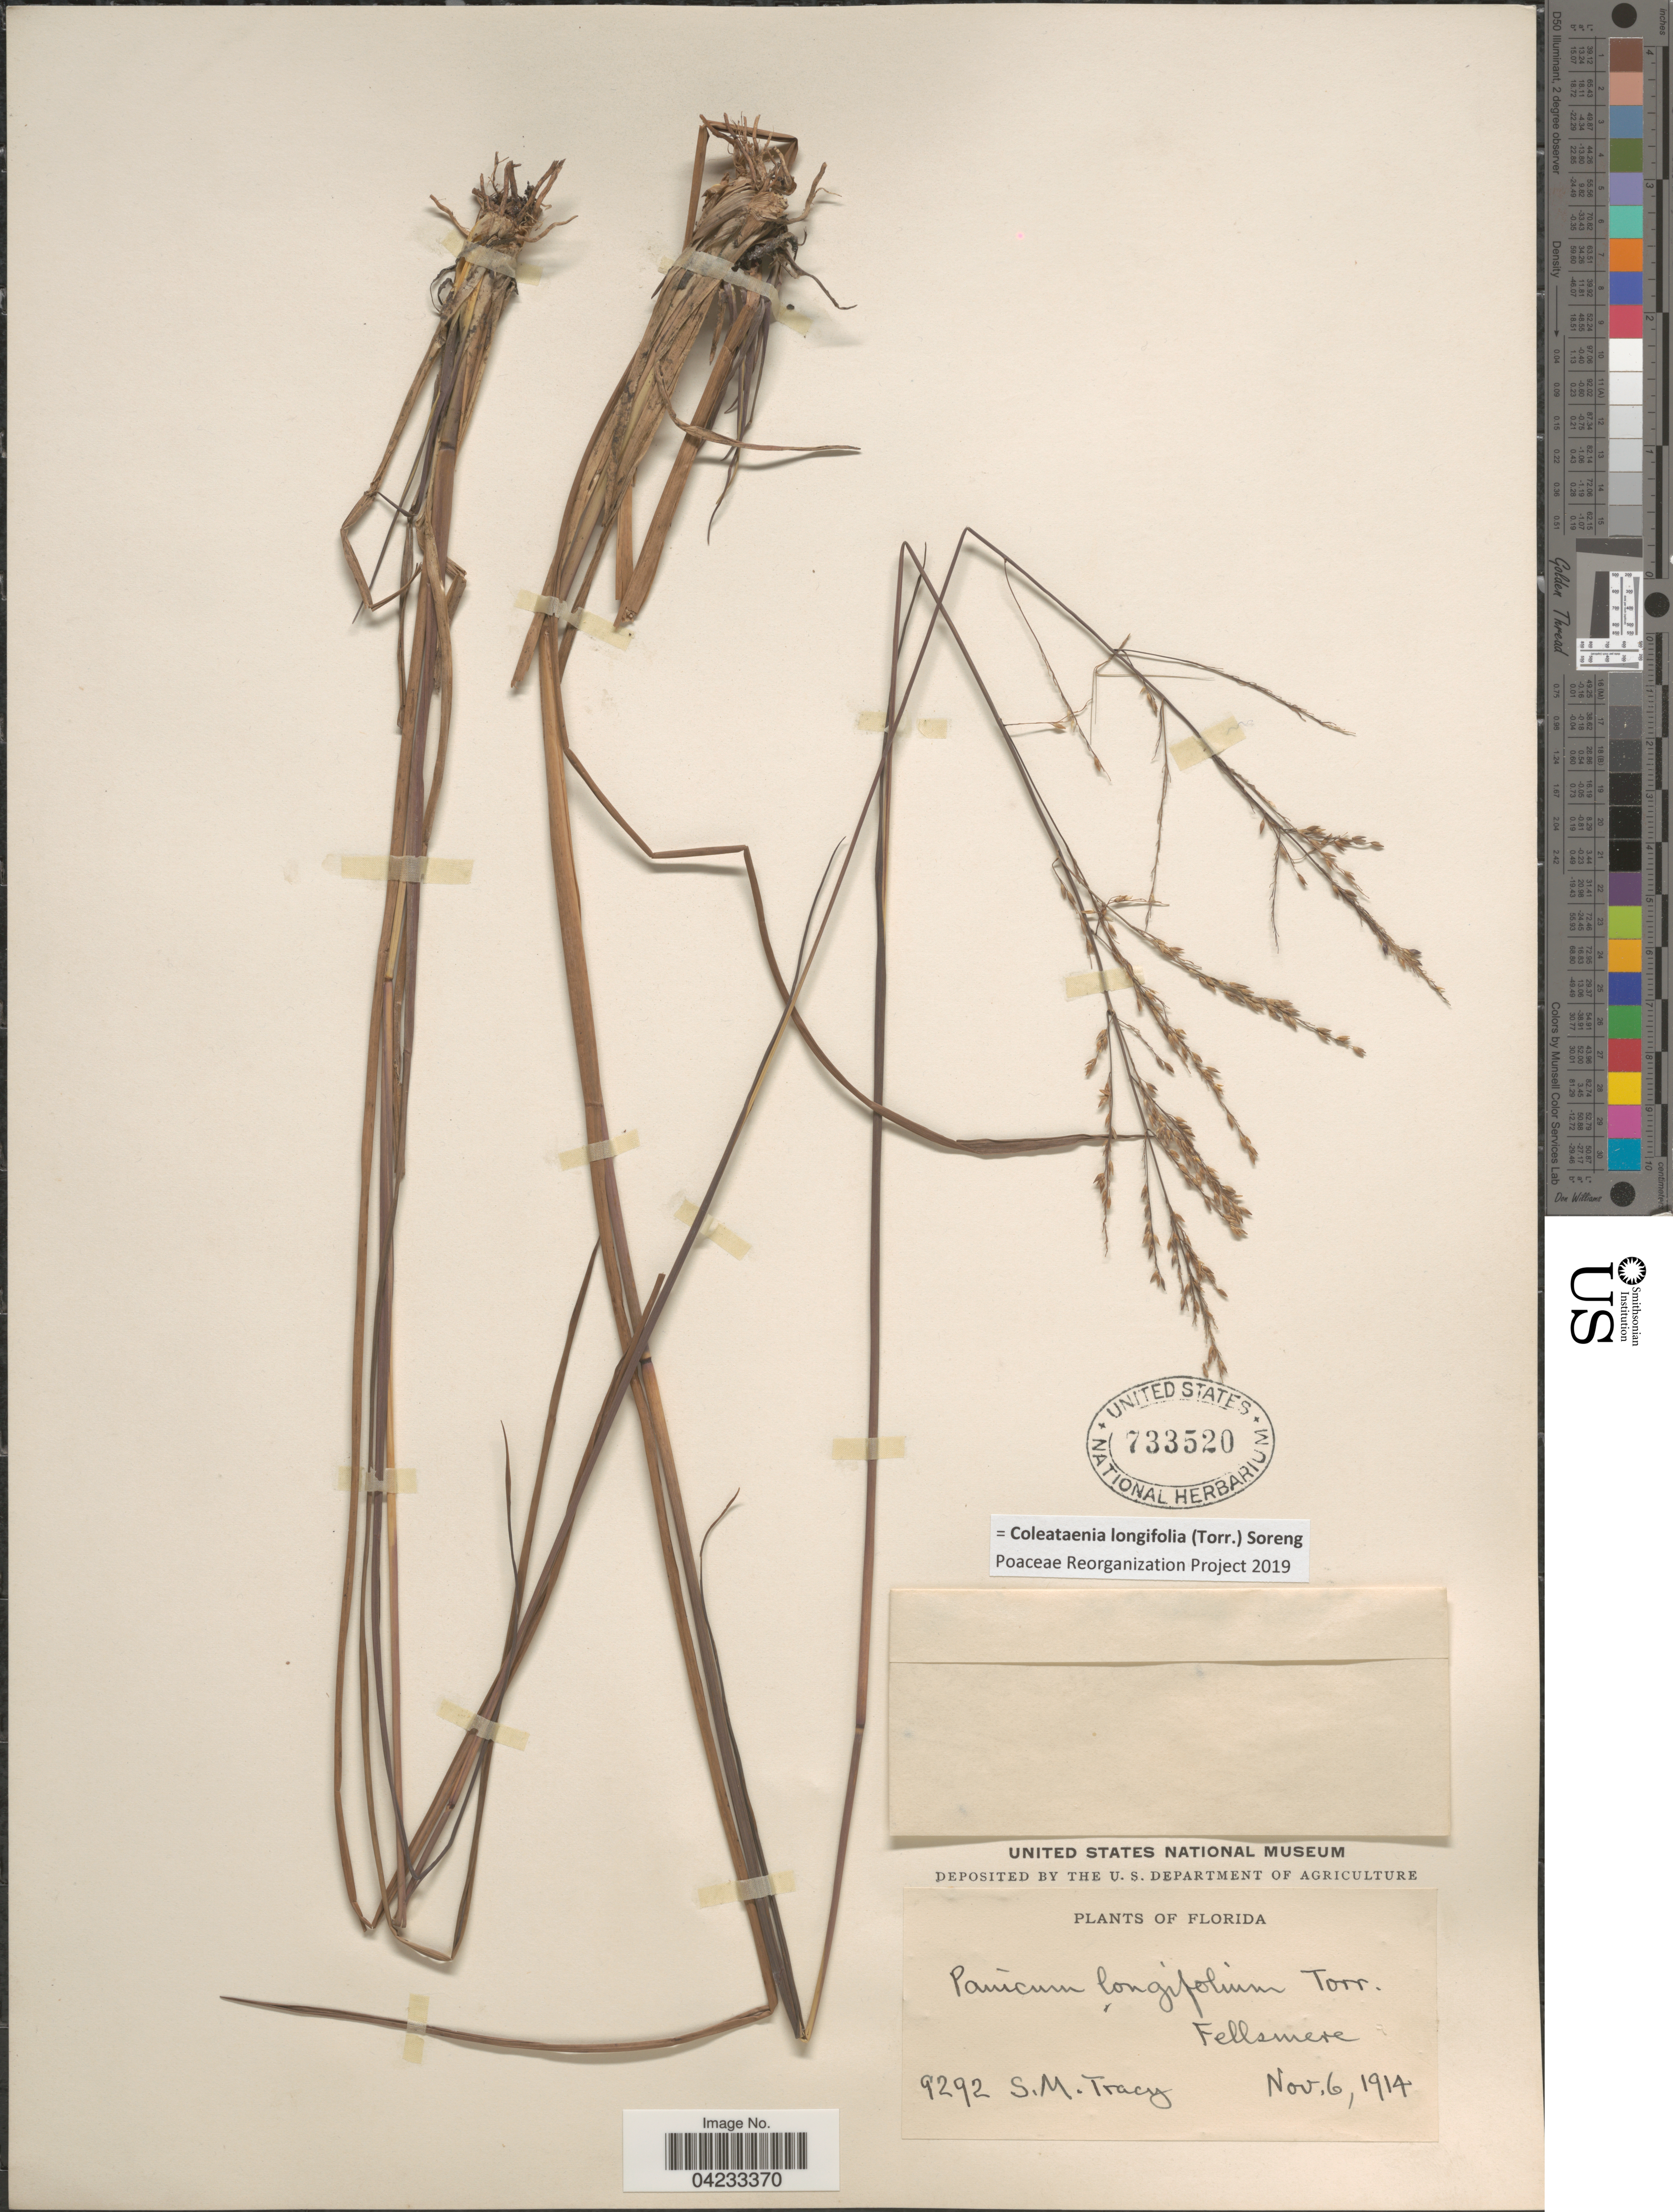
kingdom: Plantae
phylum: Tracheophyta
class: Liliopsida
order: Poales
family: Poaceae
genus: Coleataenia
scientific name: Coleataenia longifolia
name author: (Torr.) Soreng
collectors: S. M. Tracy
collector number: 9292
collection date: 1914-11-06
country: United States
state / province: Florida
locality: Fellsmere.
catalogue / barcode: US 733520